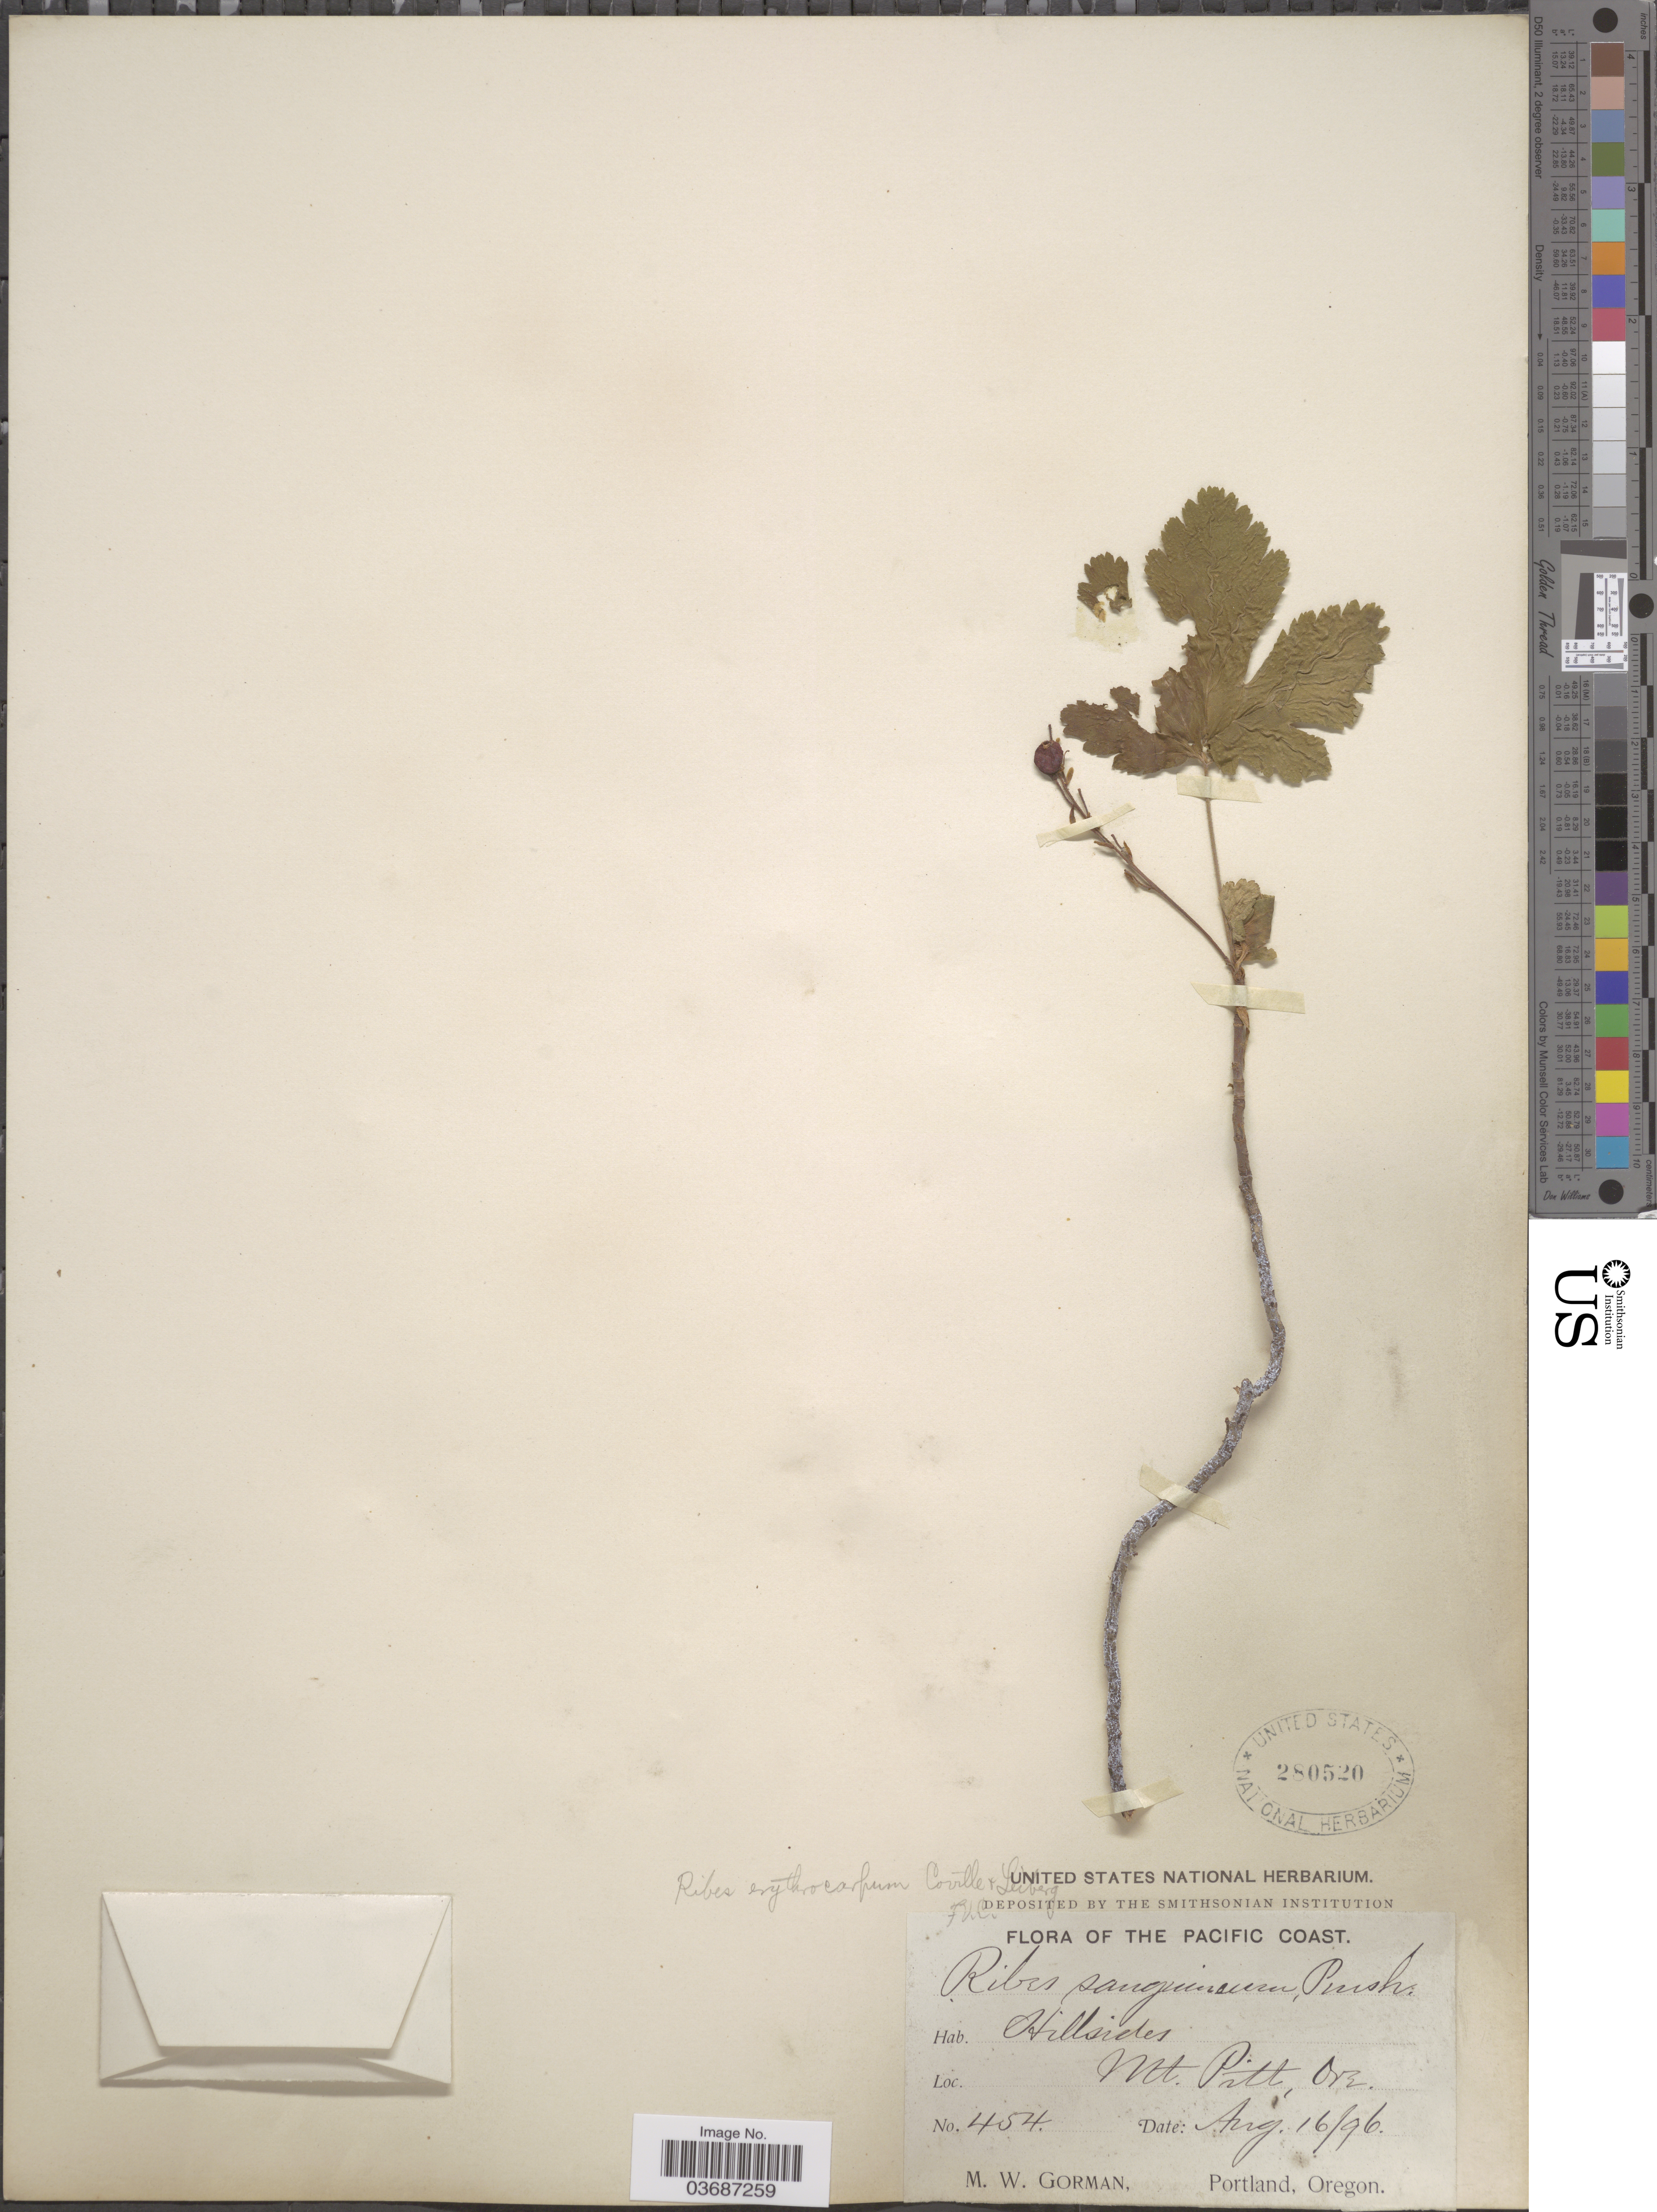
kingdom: Plantae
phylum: Tracheophyta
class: Magnoliopsida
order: Saxifragales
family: Grossulariaceae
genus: Ribes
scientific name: Ribes erythrocarpum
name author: Coville & Leiberg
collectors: M. W. Gorman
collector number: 454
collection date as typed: Transcribed d/m/y: 16/8/96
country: United States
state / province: Oregon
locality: The Pacififc Coast. Hillsides. Mt. Pitt.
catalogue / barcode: US 280520